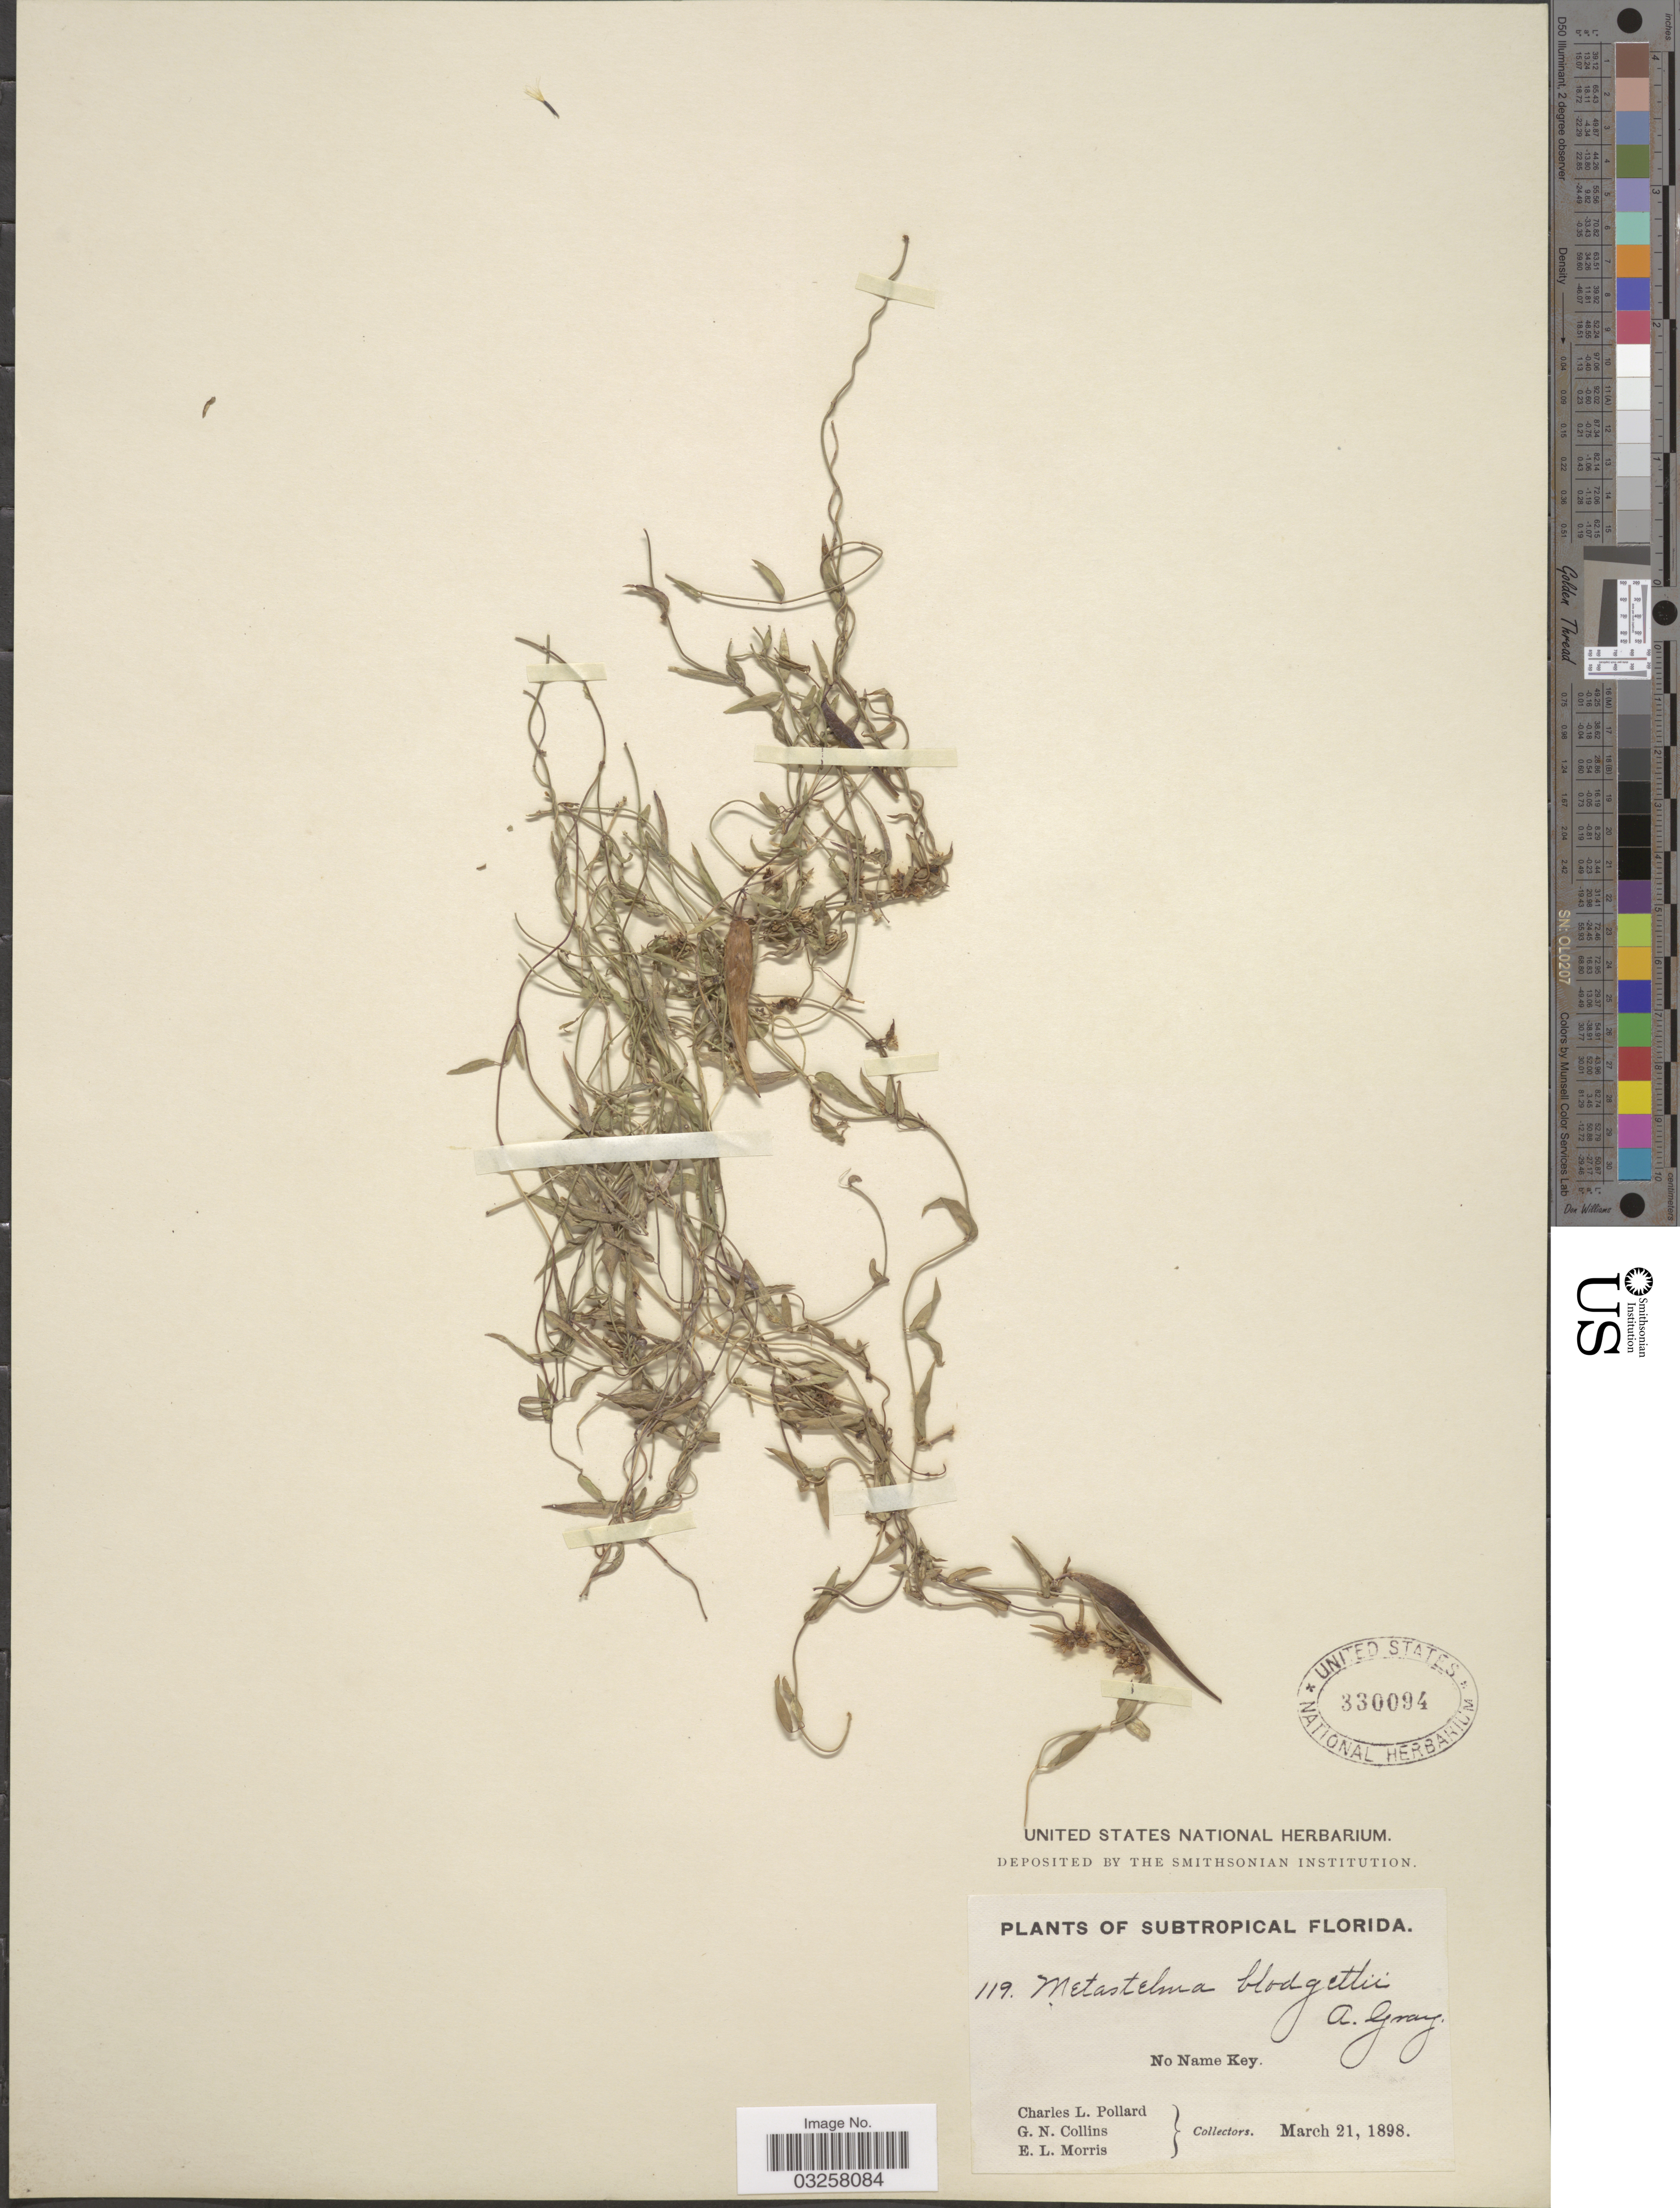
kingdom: Plantae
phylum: Tracheophyta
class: Magnoliopsida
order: Gentianales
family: Apocynaceae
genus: Metastelma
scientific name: Metastelma blodgettii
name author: A. Gray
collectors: C. L. Pollard, G. Collins & E. Morris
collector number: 119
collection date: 1898-03-21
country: United States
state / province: Florida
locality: Subtropical Florida. No Name Key.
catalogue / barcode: US 330094